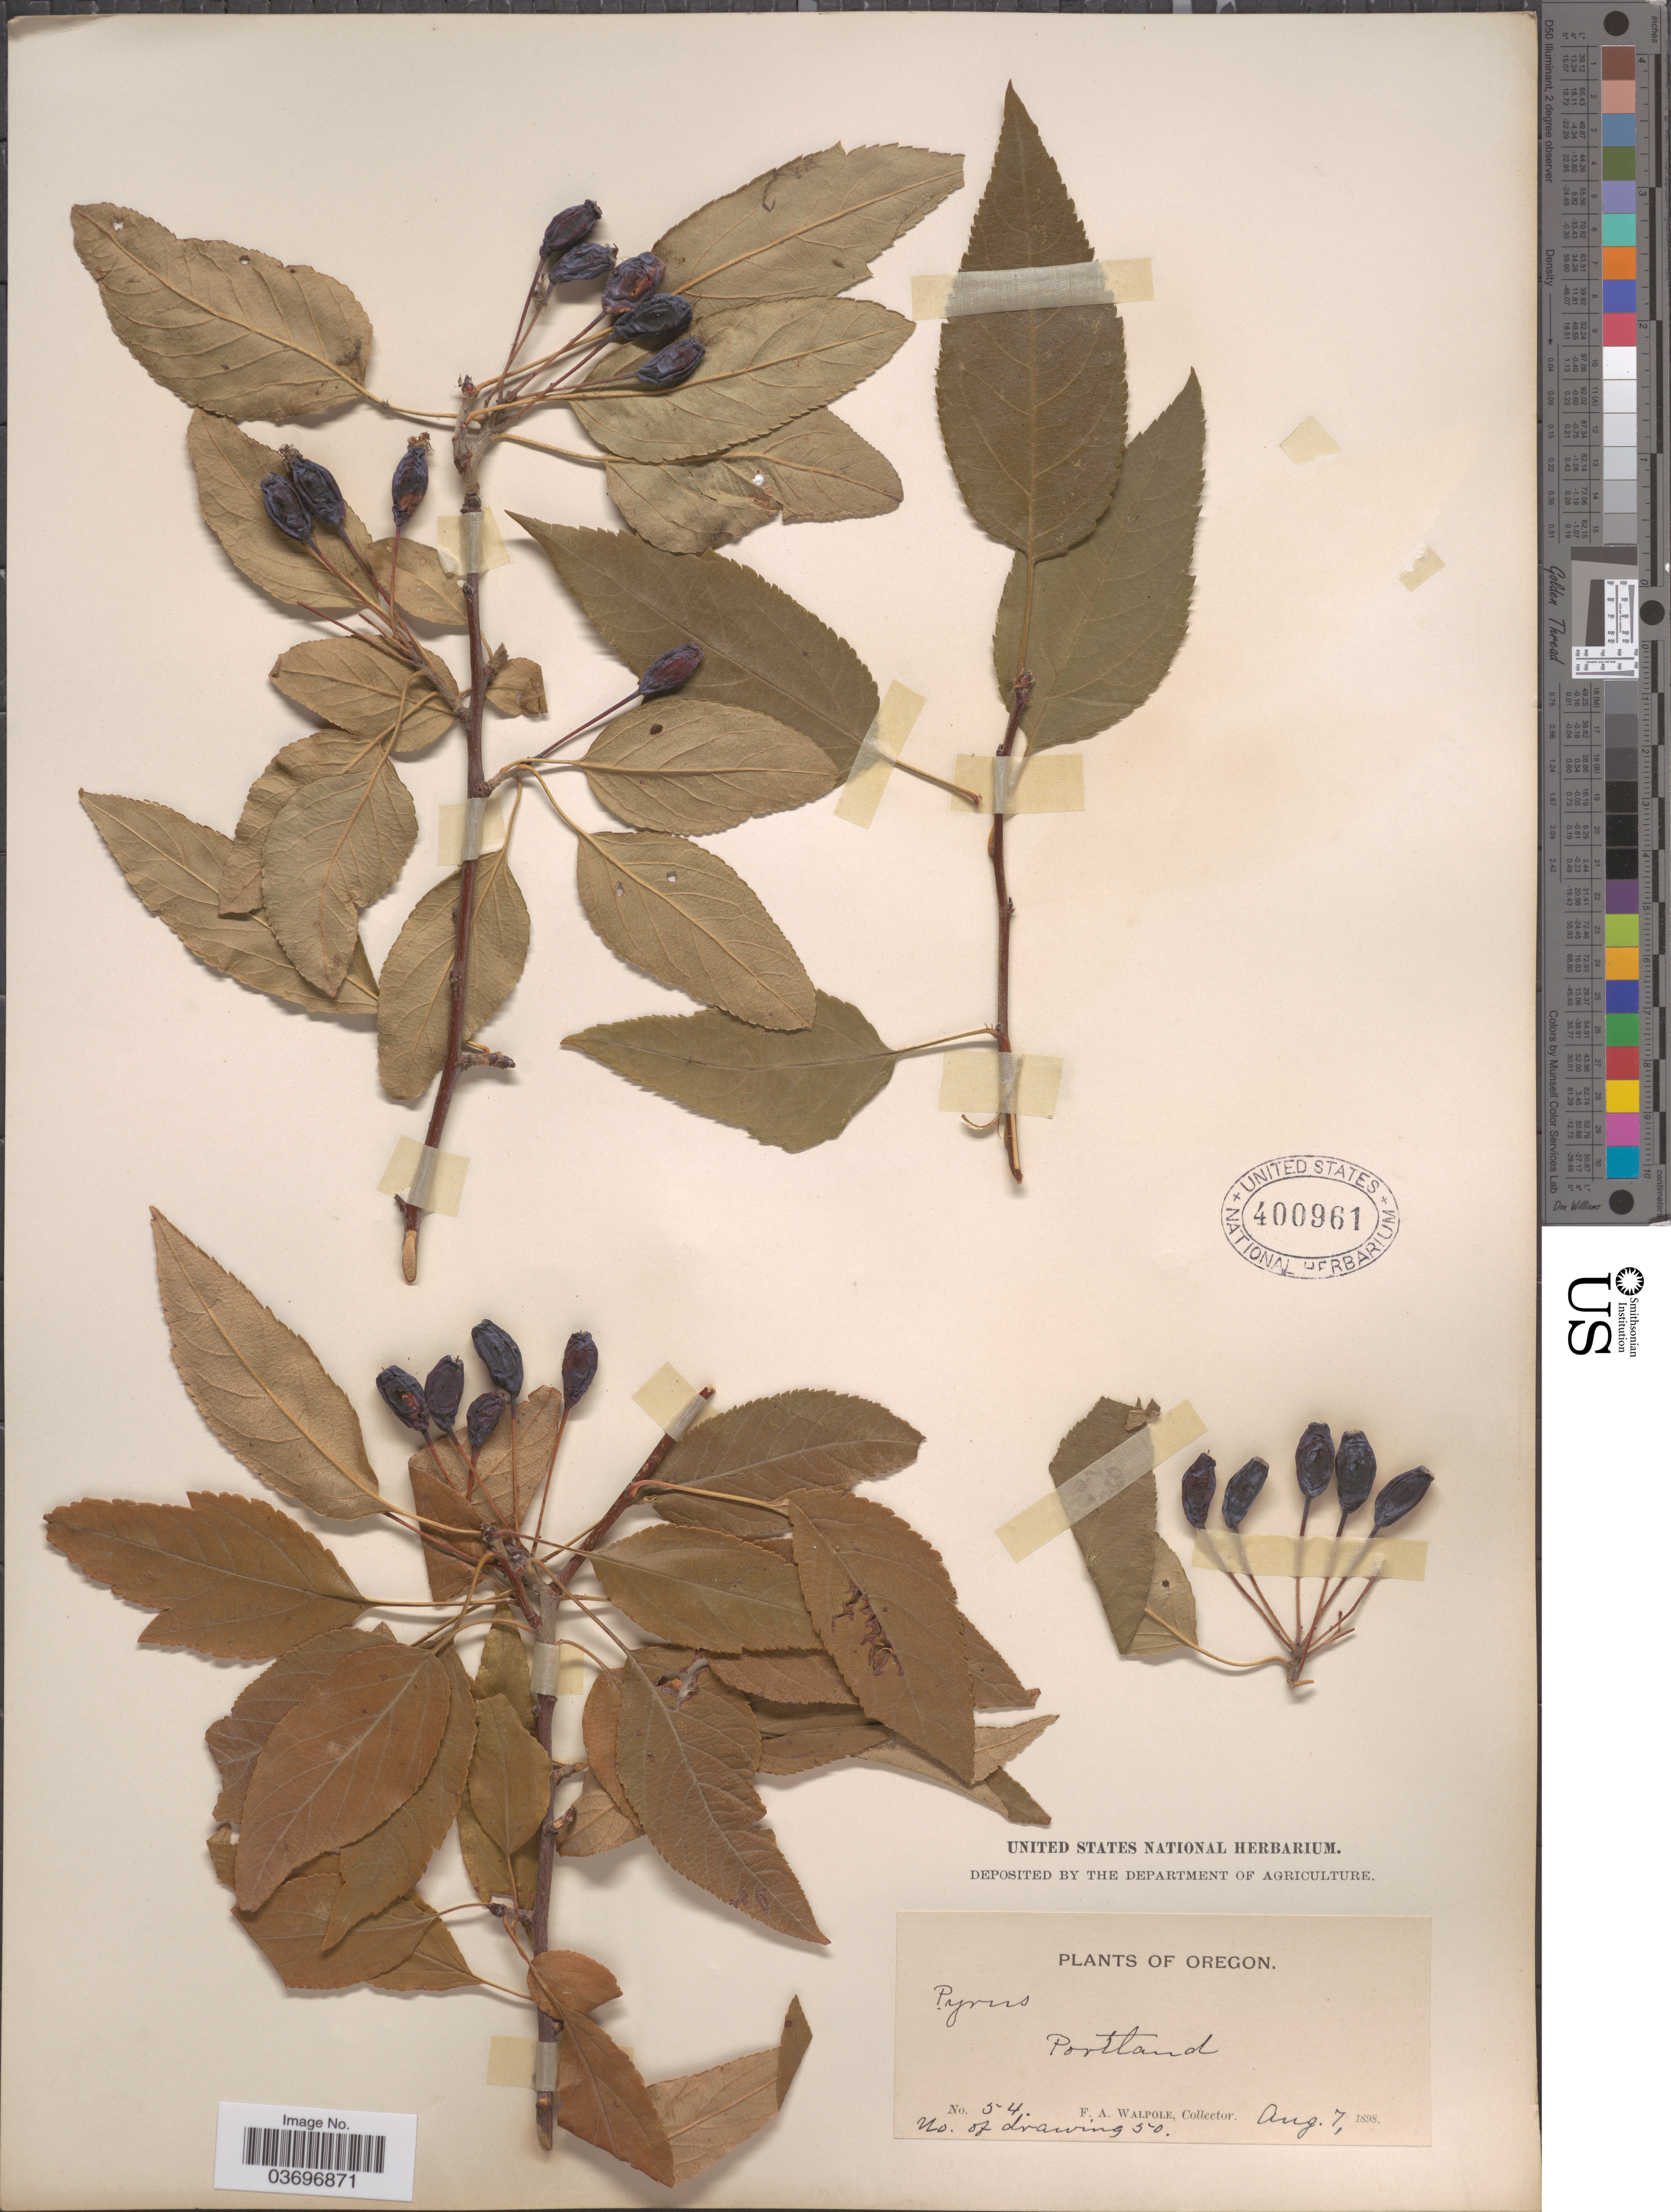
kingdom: Plantae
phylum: Tracheophyta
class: Magnoliopsida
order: Rosales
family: Rosaceae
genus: Malus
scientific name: Malus fusca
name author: (Raf.) C.K. Schneid.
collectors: F. Walpole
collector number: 54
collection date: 1898-08-07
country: United States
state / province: Oregon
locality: Portland.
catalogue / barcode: US 400961